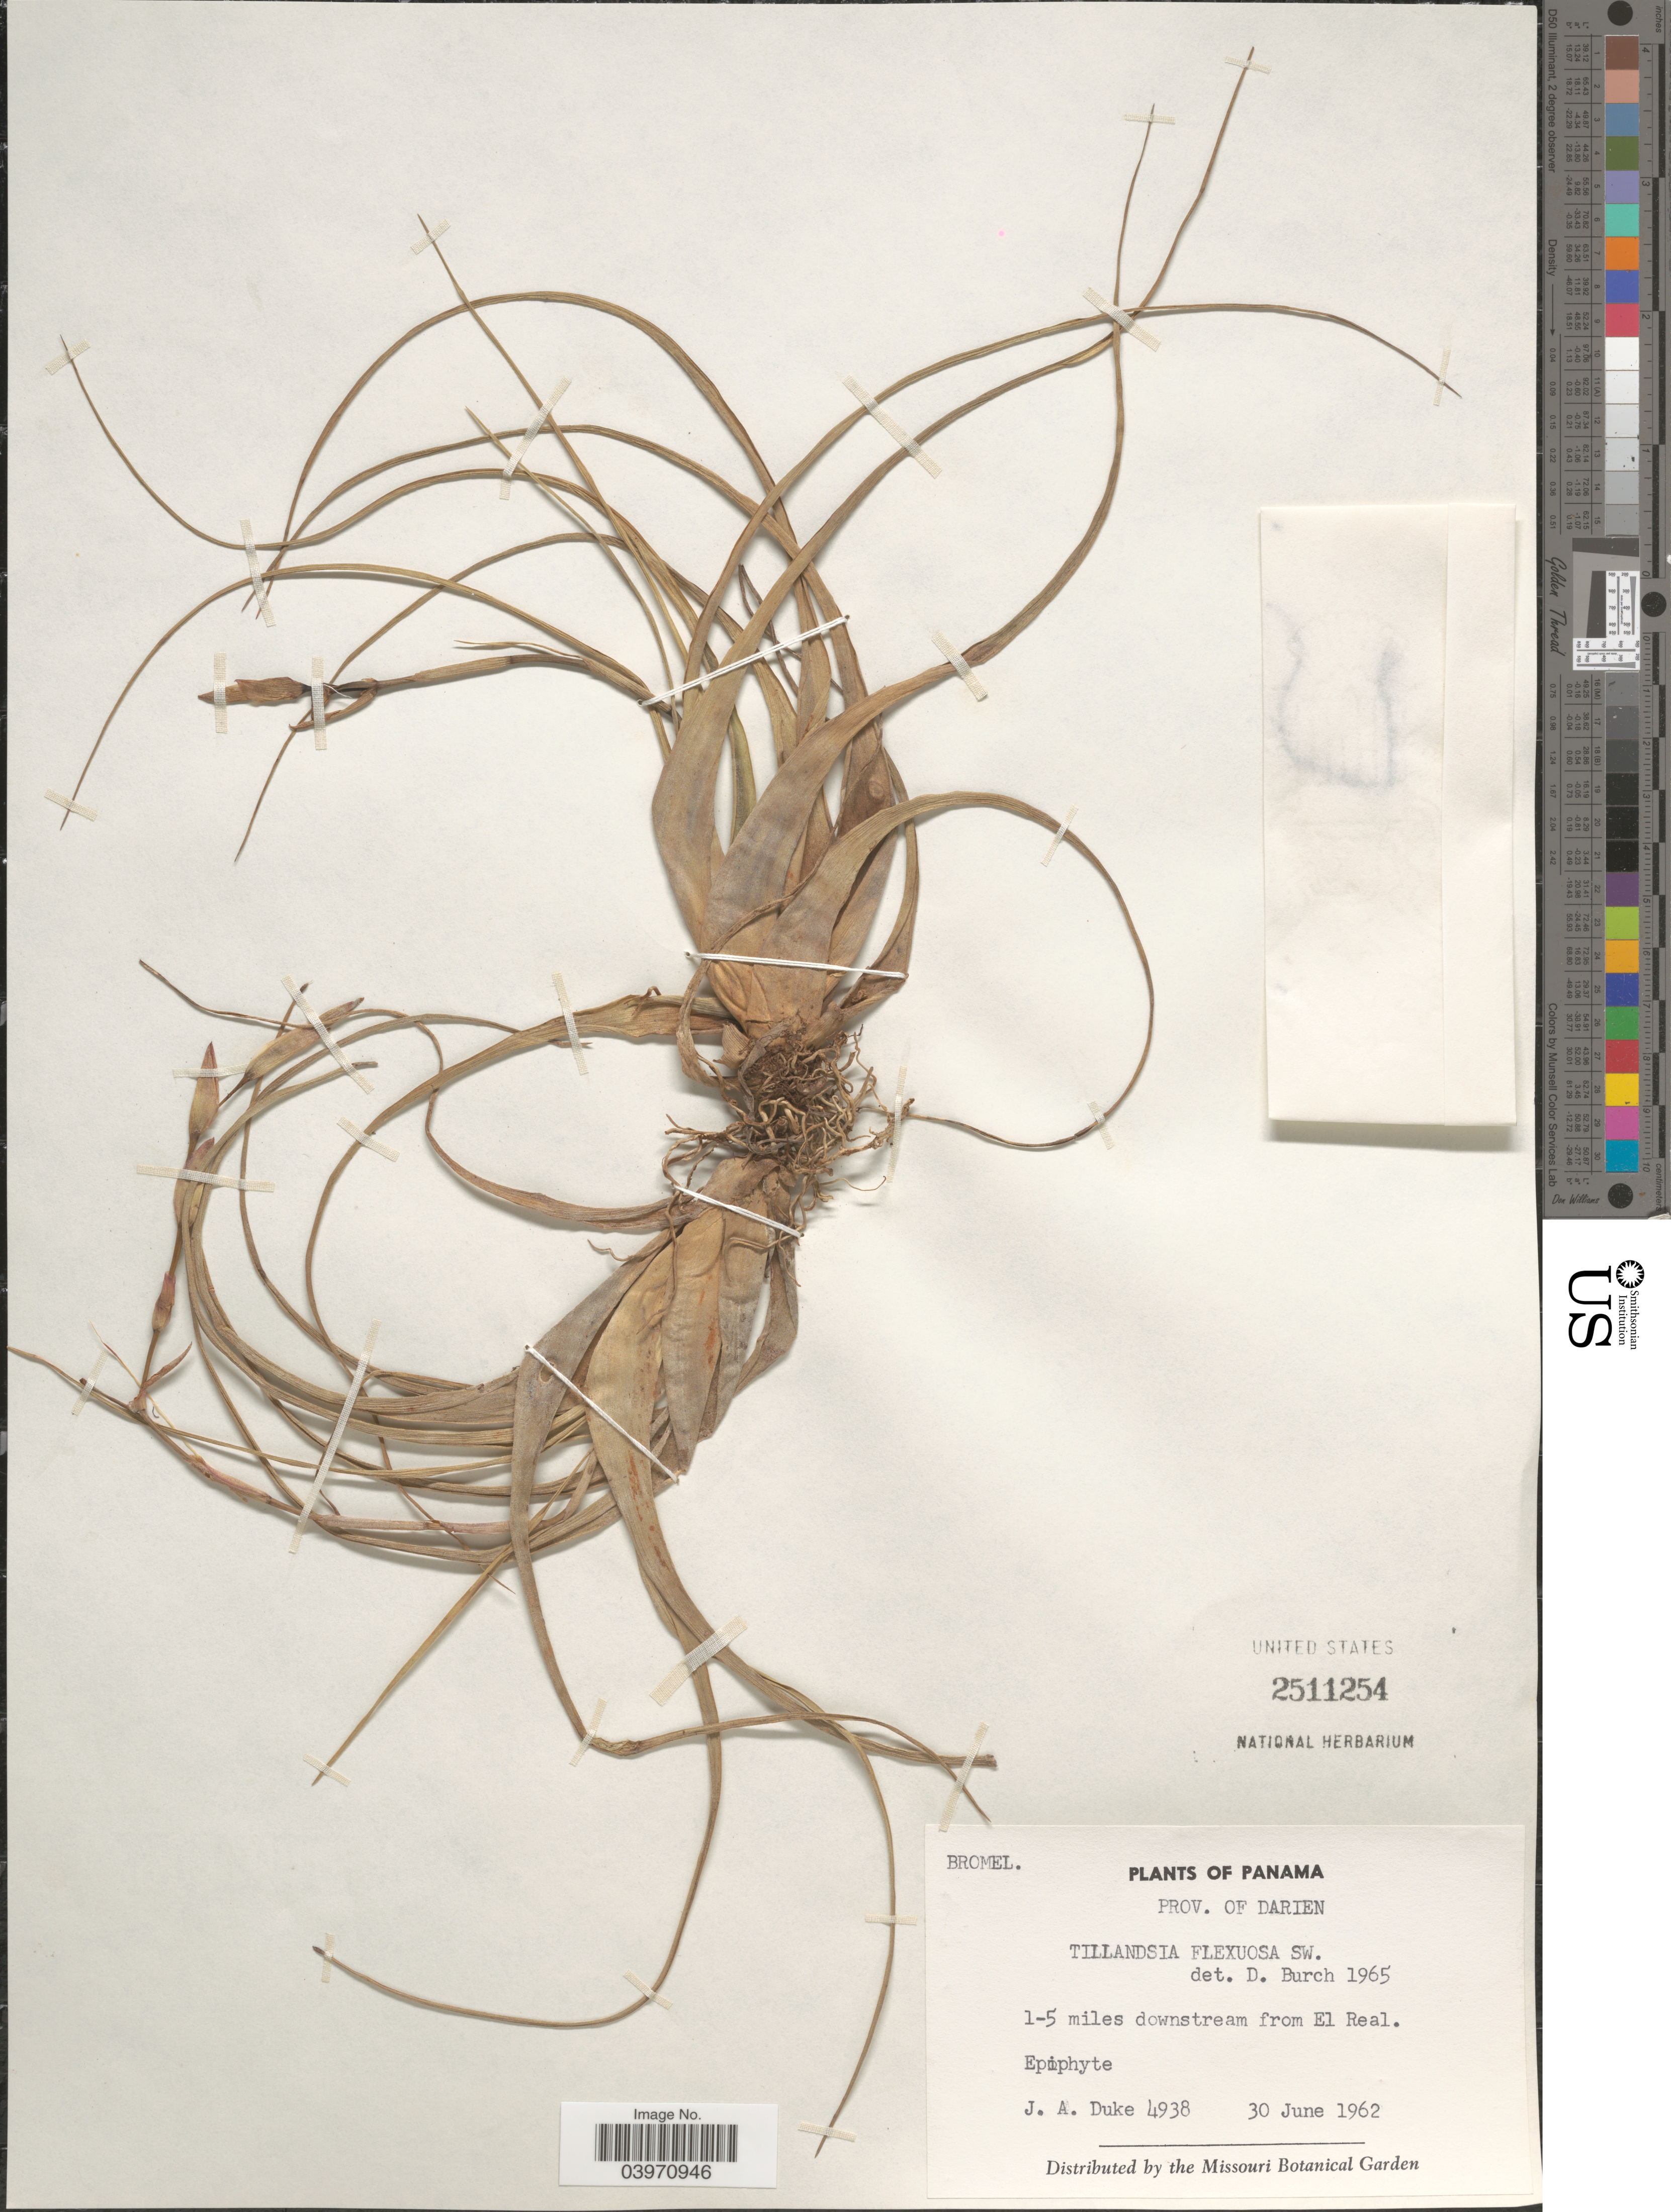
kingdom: Plantae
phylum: Tracheophyta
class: Liliopsida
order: Poales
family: Bromeliaceae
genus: Tillandsia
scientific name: Tillandsia flexuosa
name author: Sw.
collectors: J. A. Duke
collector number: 4938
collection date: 1962-06-30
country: Panama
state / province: Darien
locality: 1-5 miles downstream from El Real.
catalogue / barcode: US 2511254